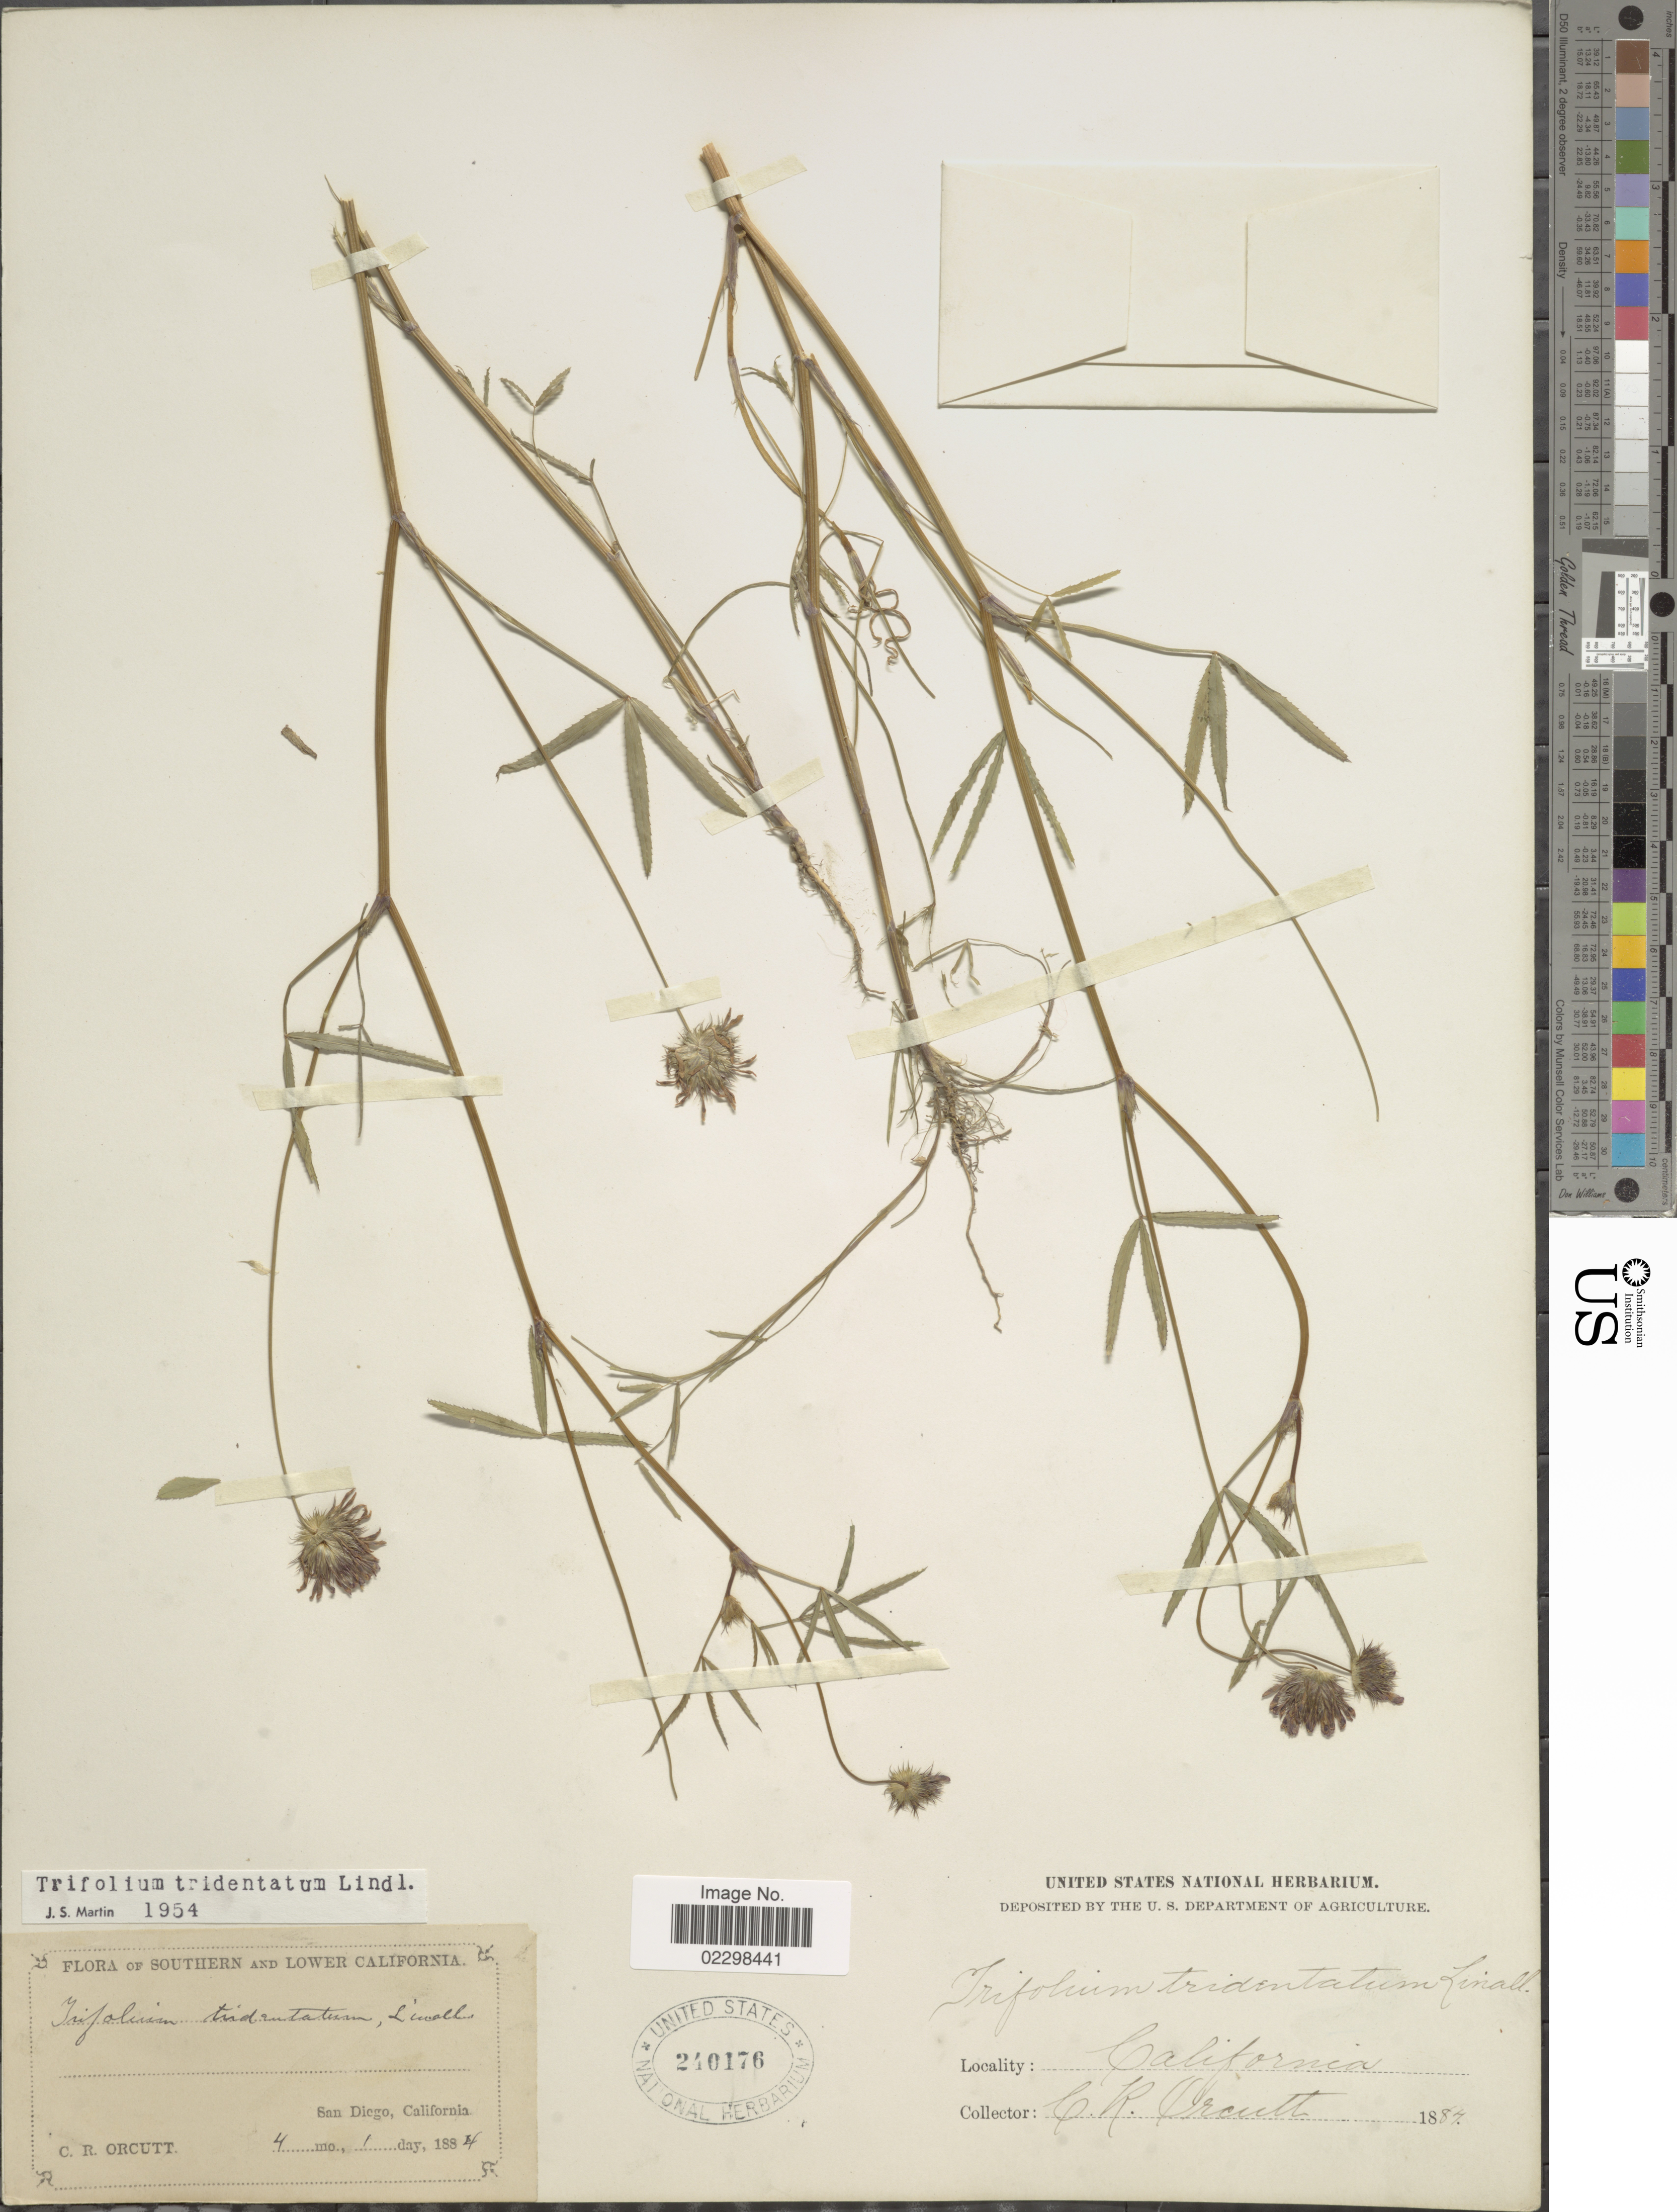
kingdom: Plantae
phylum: Tracheophyta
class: Magnoliopsida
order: Fabales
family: Fabaceae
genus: Trifolium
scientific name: Trifolium tridentatum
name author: Lindl.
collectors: C. R. Orcutt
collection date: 1884-04-01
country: United States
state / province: California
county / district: San Diego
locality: Southern California, San Diego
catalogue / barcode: US 240176